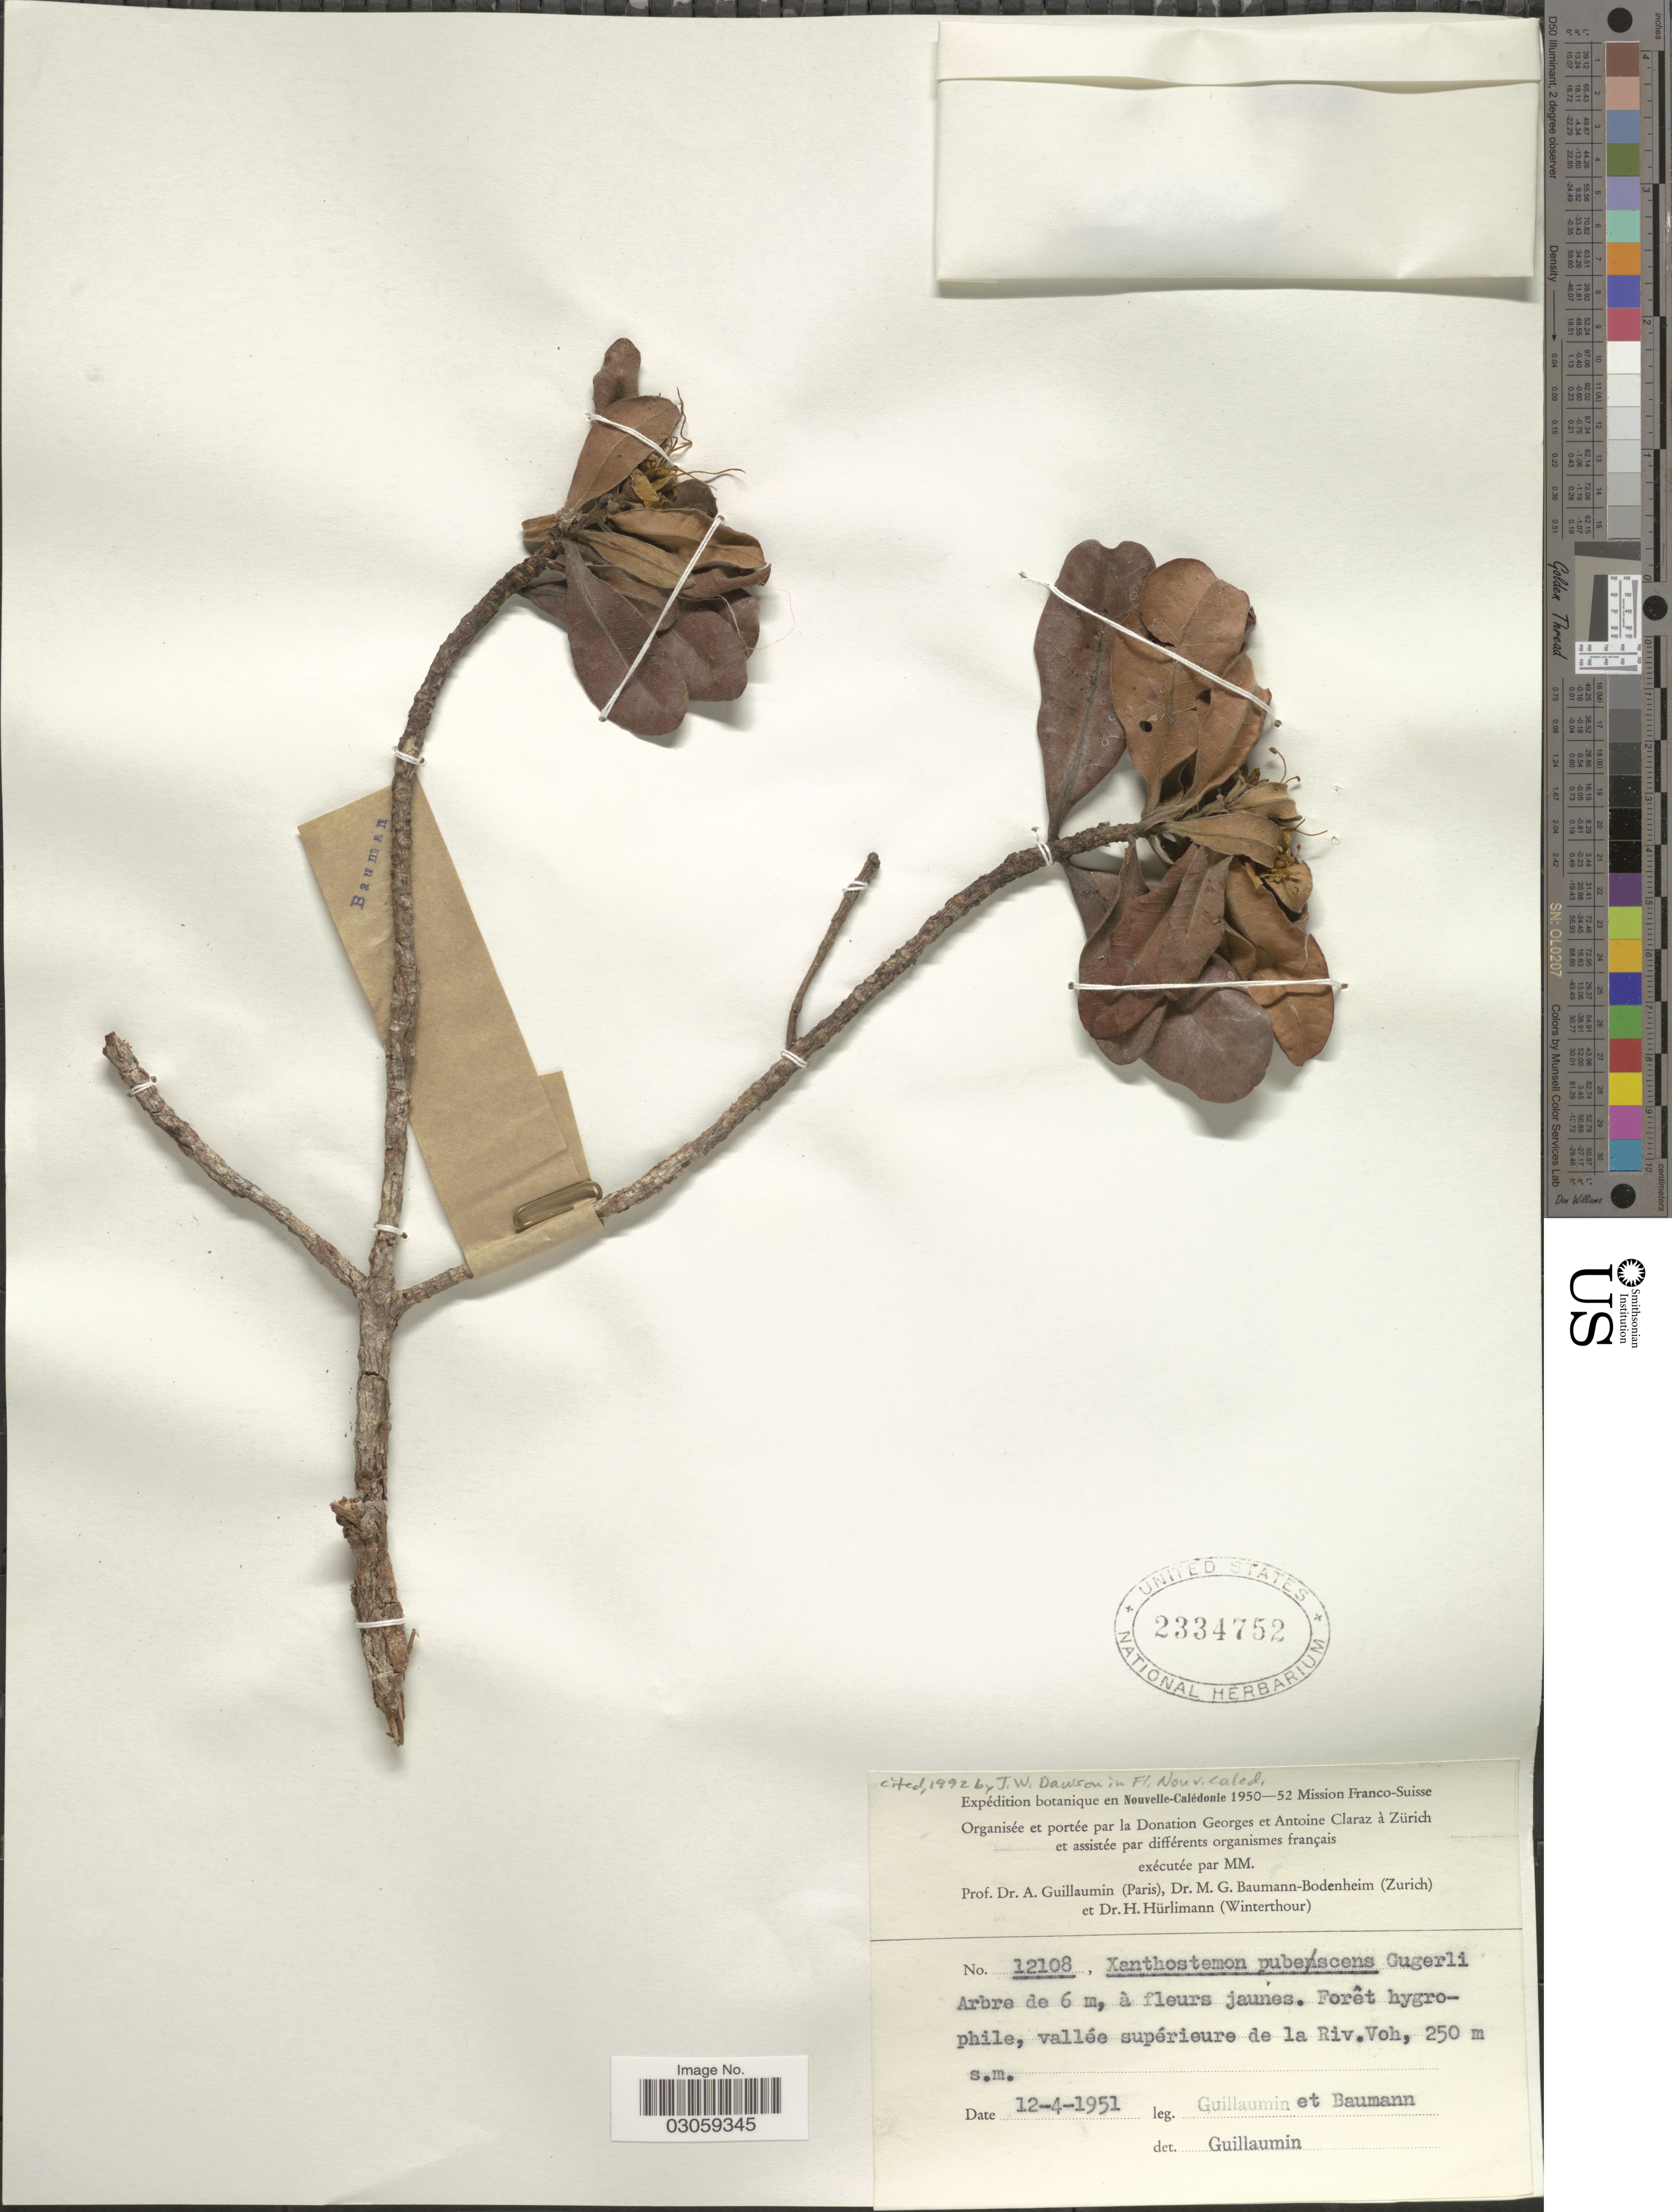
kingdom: Plantae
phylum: Tracheophyta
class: Magnoliopsida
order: Myrtales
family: Myrtaceae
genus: Xanthostemon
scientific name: Xanthostemon pubescens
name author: (Brongn. & Gris) Sebert & Pancher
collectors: A. Guillaumin & M. G. Baumann-Bodenheim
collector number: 12108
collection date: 1951-04-12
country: New Caledonia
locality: En Nouvelle-Calédonie. Vallée supérieure de la Riv. Voh.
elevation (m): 250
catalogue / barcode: US 2334752